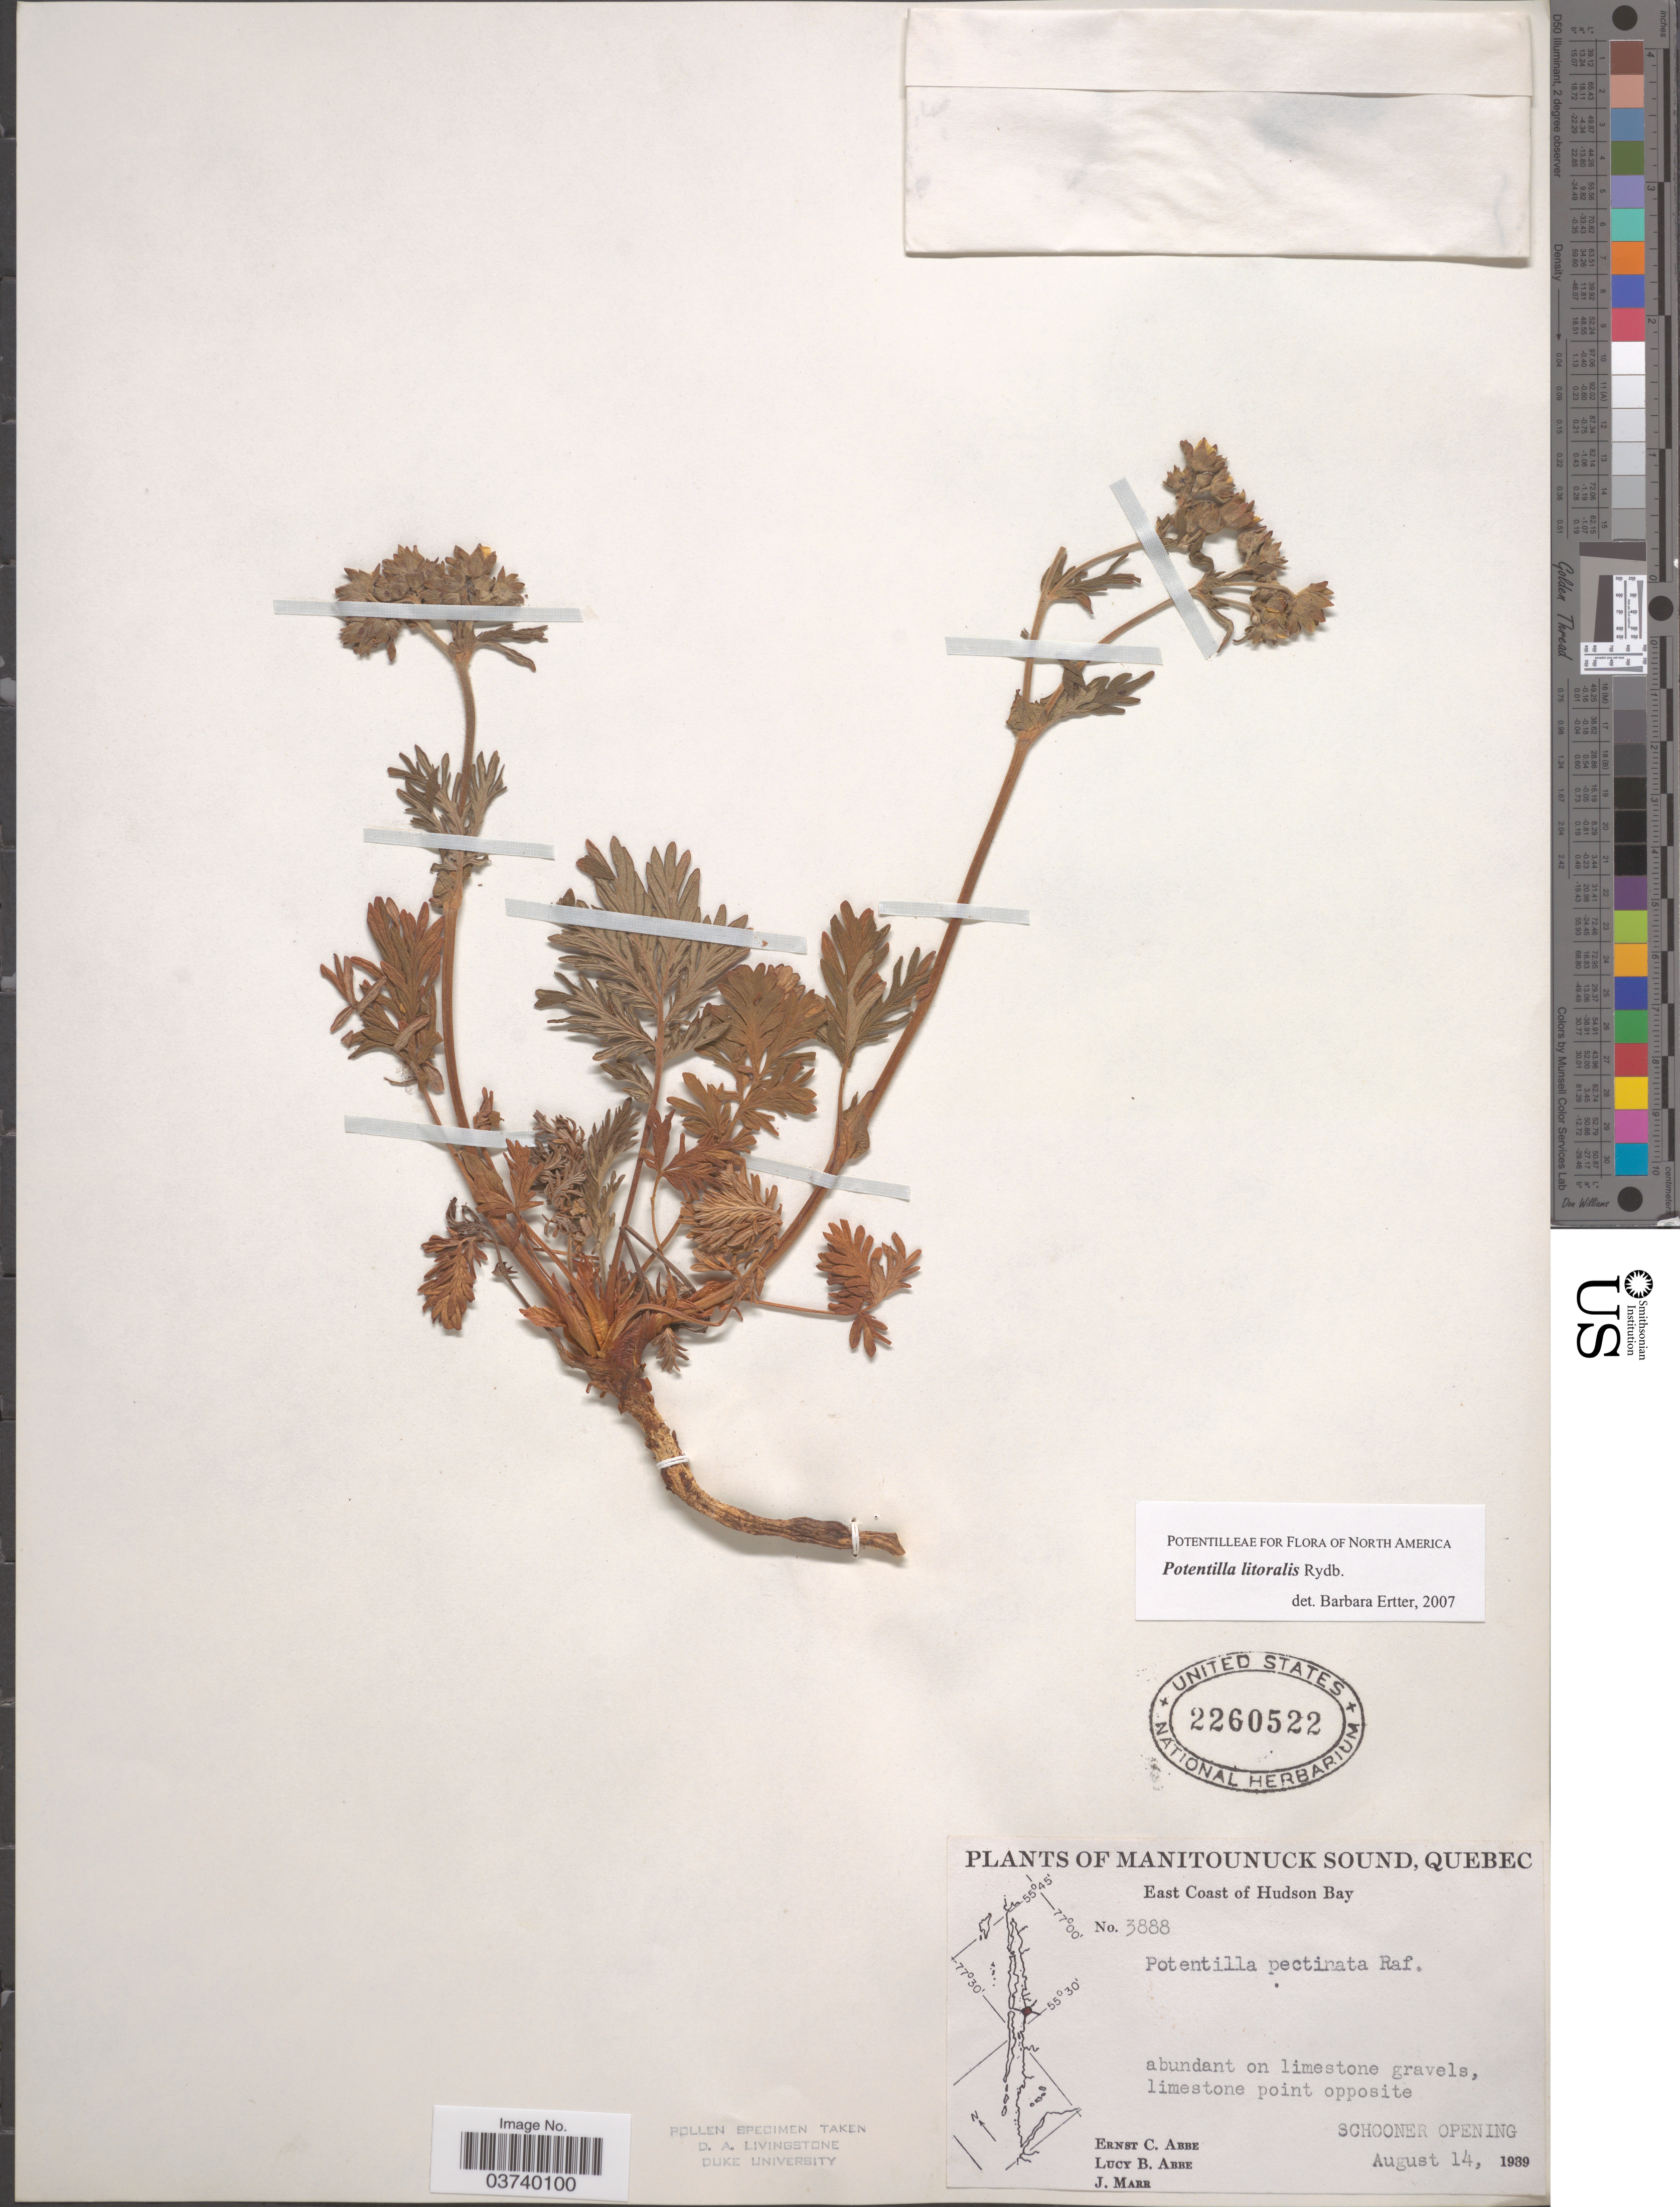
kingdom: Plantae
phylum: Tracheophyta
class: Magnoliopsida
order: Rosales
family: Rosaceae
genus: Potentilla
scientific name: Potentilla litoralis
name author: Rydb.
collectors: E. C. Abbe, L. B. Abbe & J. Marr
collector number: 3888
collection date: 1939-08-14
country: Canada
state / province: Quebec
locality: Manitounuck Sound. East Coast of Hudson Bay. Limestone point opposite Schooner Opening.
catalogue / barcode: US 2260522